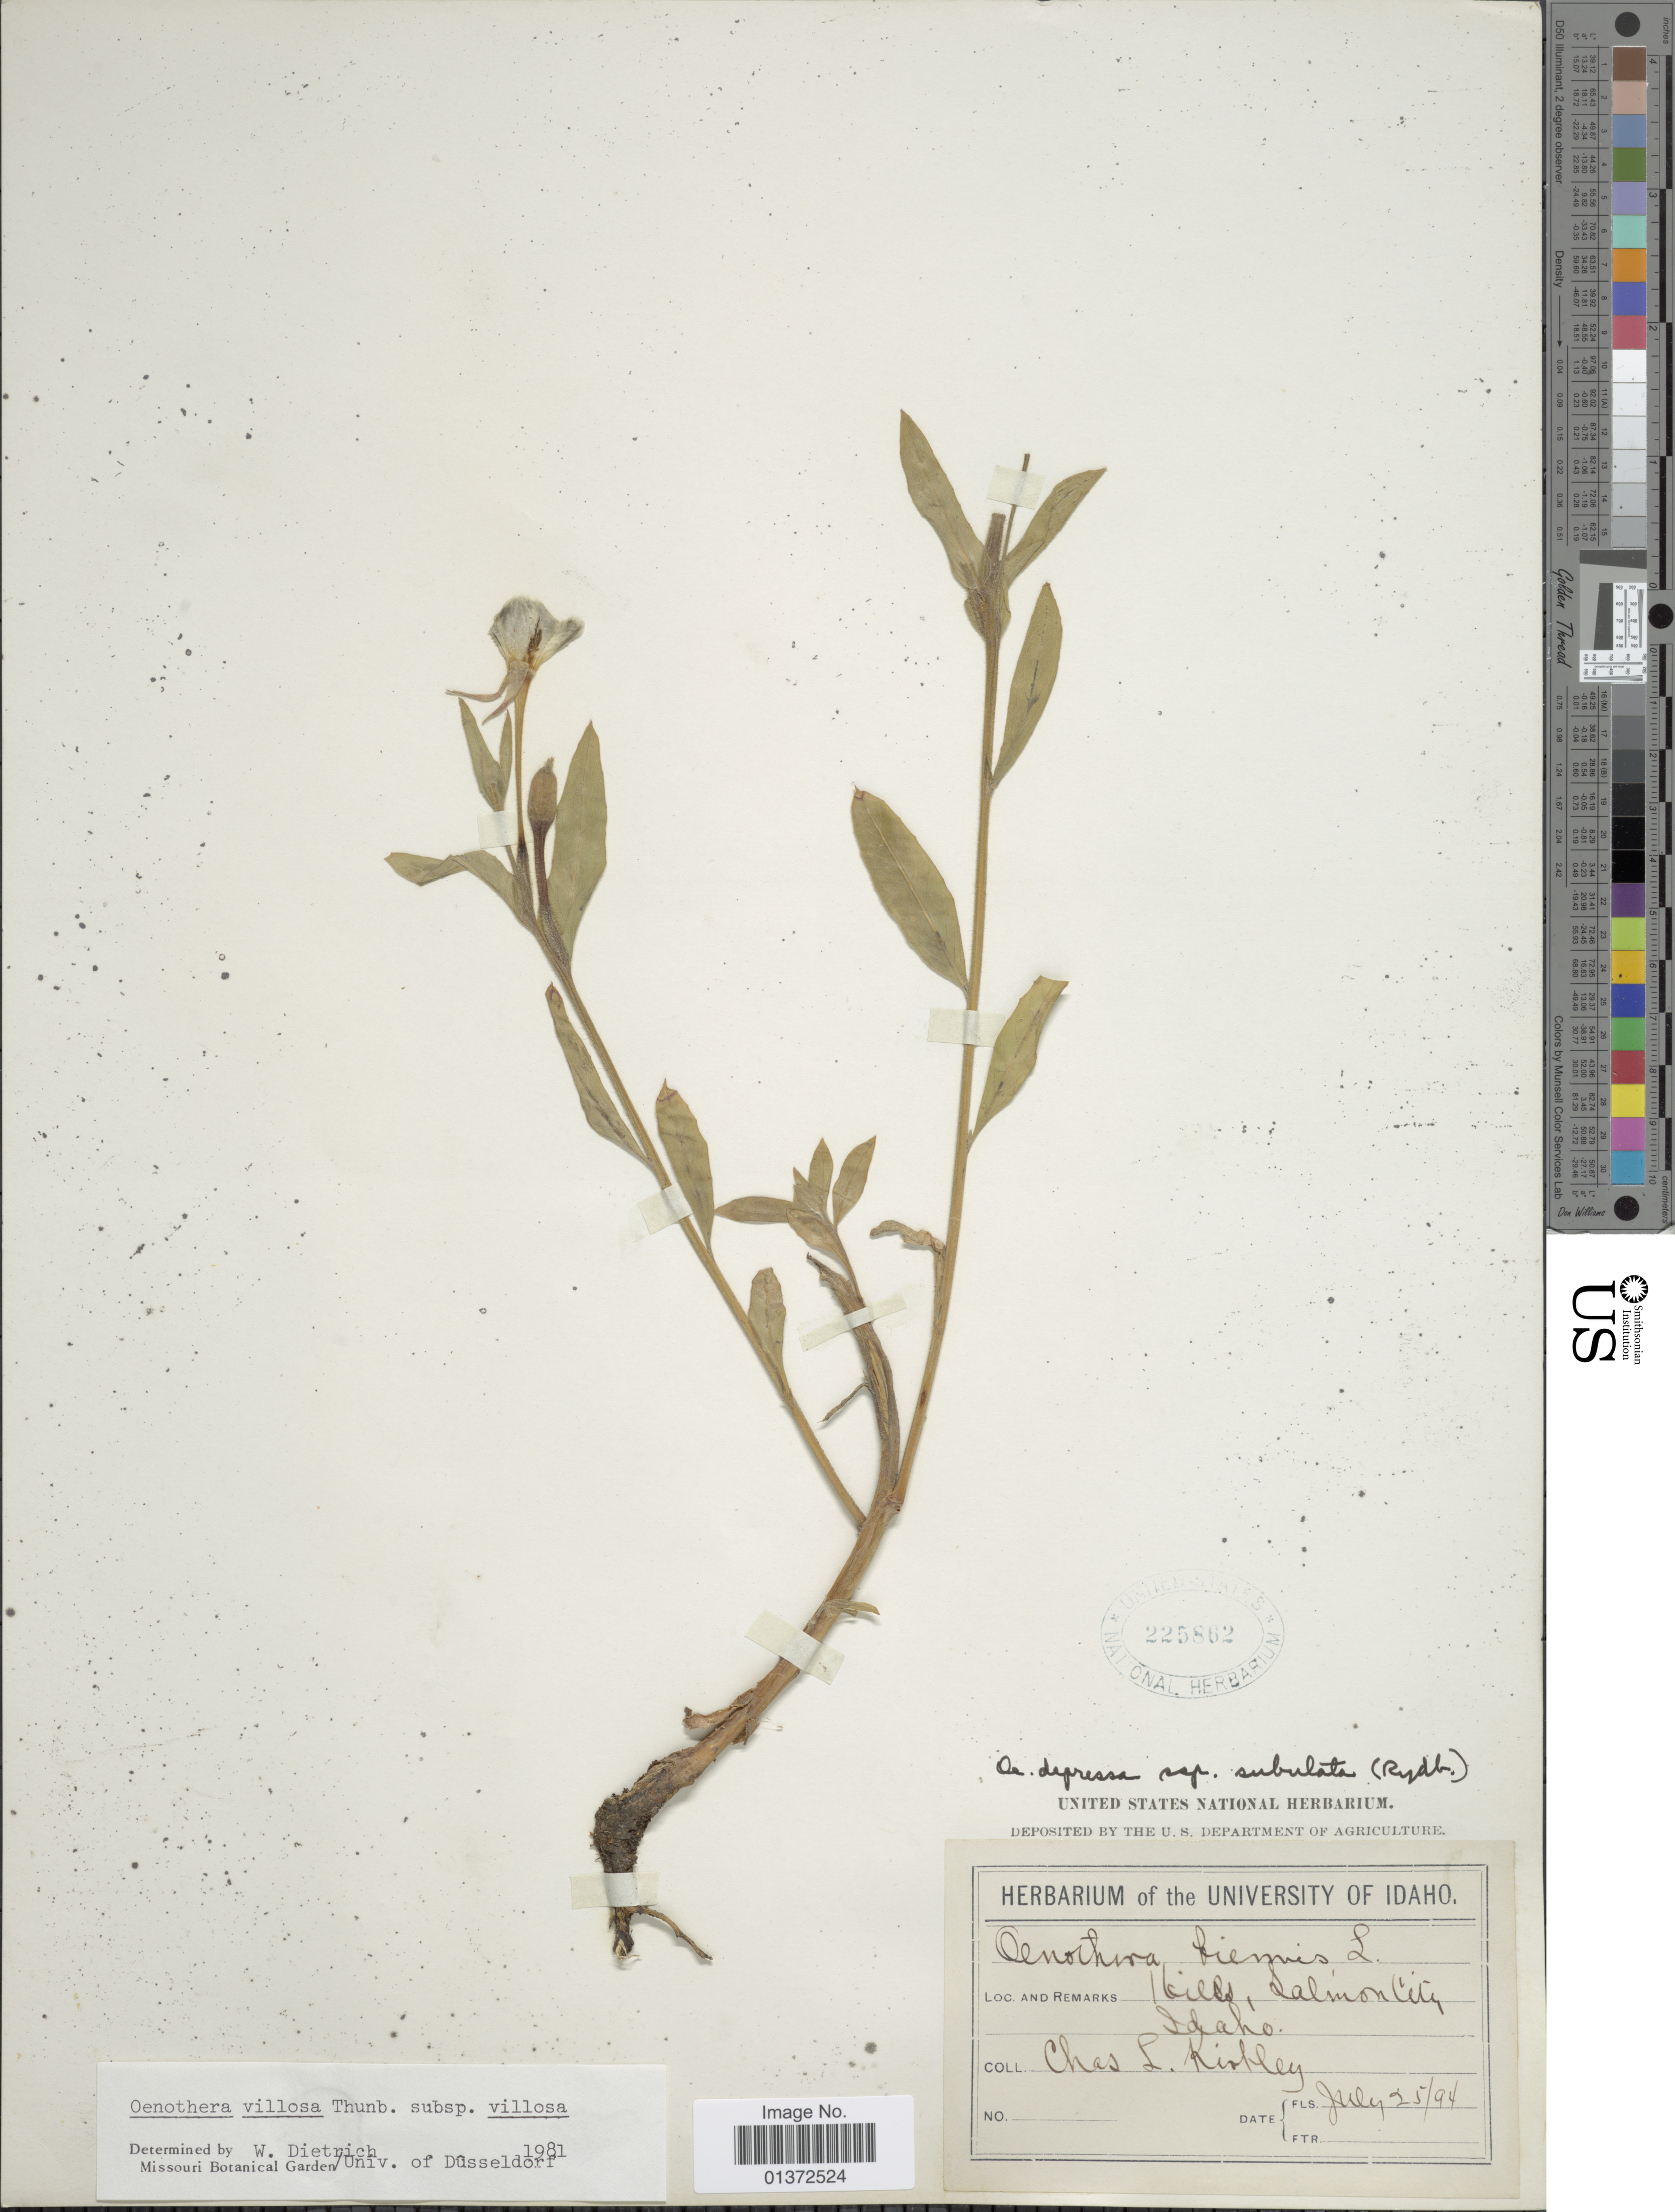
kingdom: Plantae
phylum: Tracheophyta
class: Magnoliopsida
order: Myrtales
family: Onagraceae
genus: Oenothera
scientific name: Oenothera villosa subsp. villosa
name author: Thunb.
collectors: C. Kishley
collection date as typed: Transcribed d/m/y: 25/7/94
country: United States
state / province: Idaho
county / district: Lemhi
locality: Salmon City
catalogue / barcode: US 225862